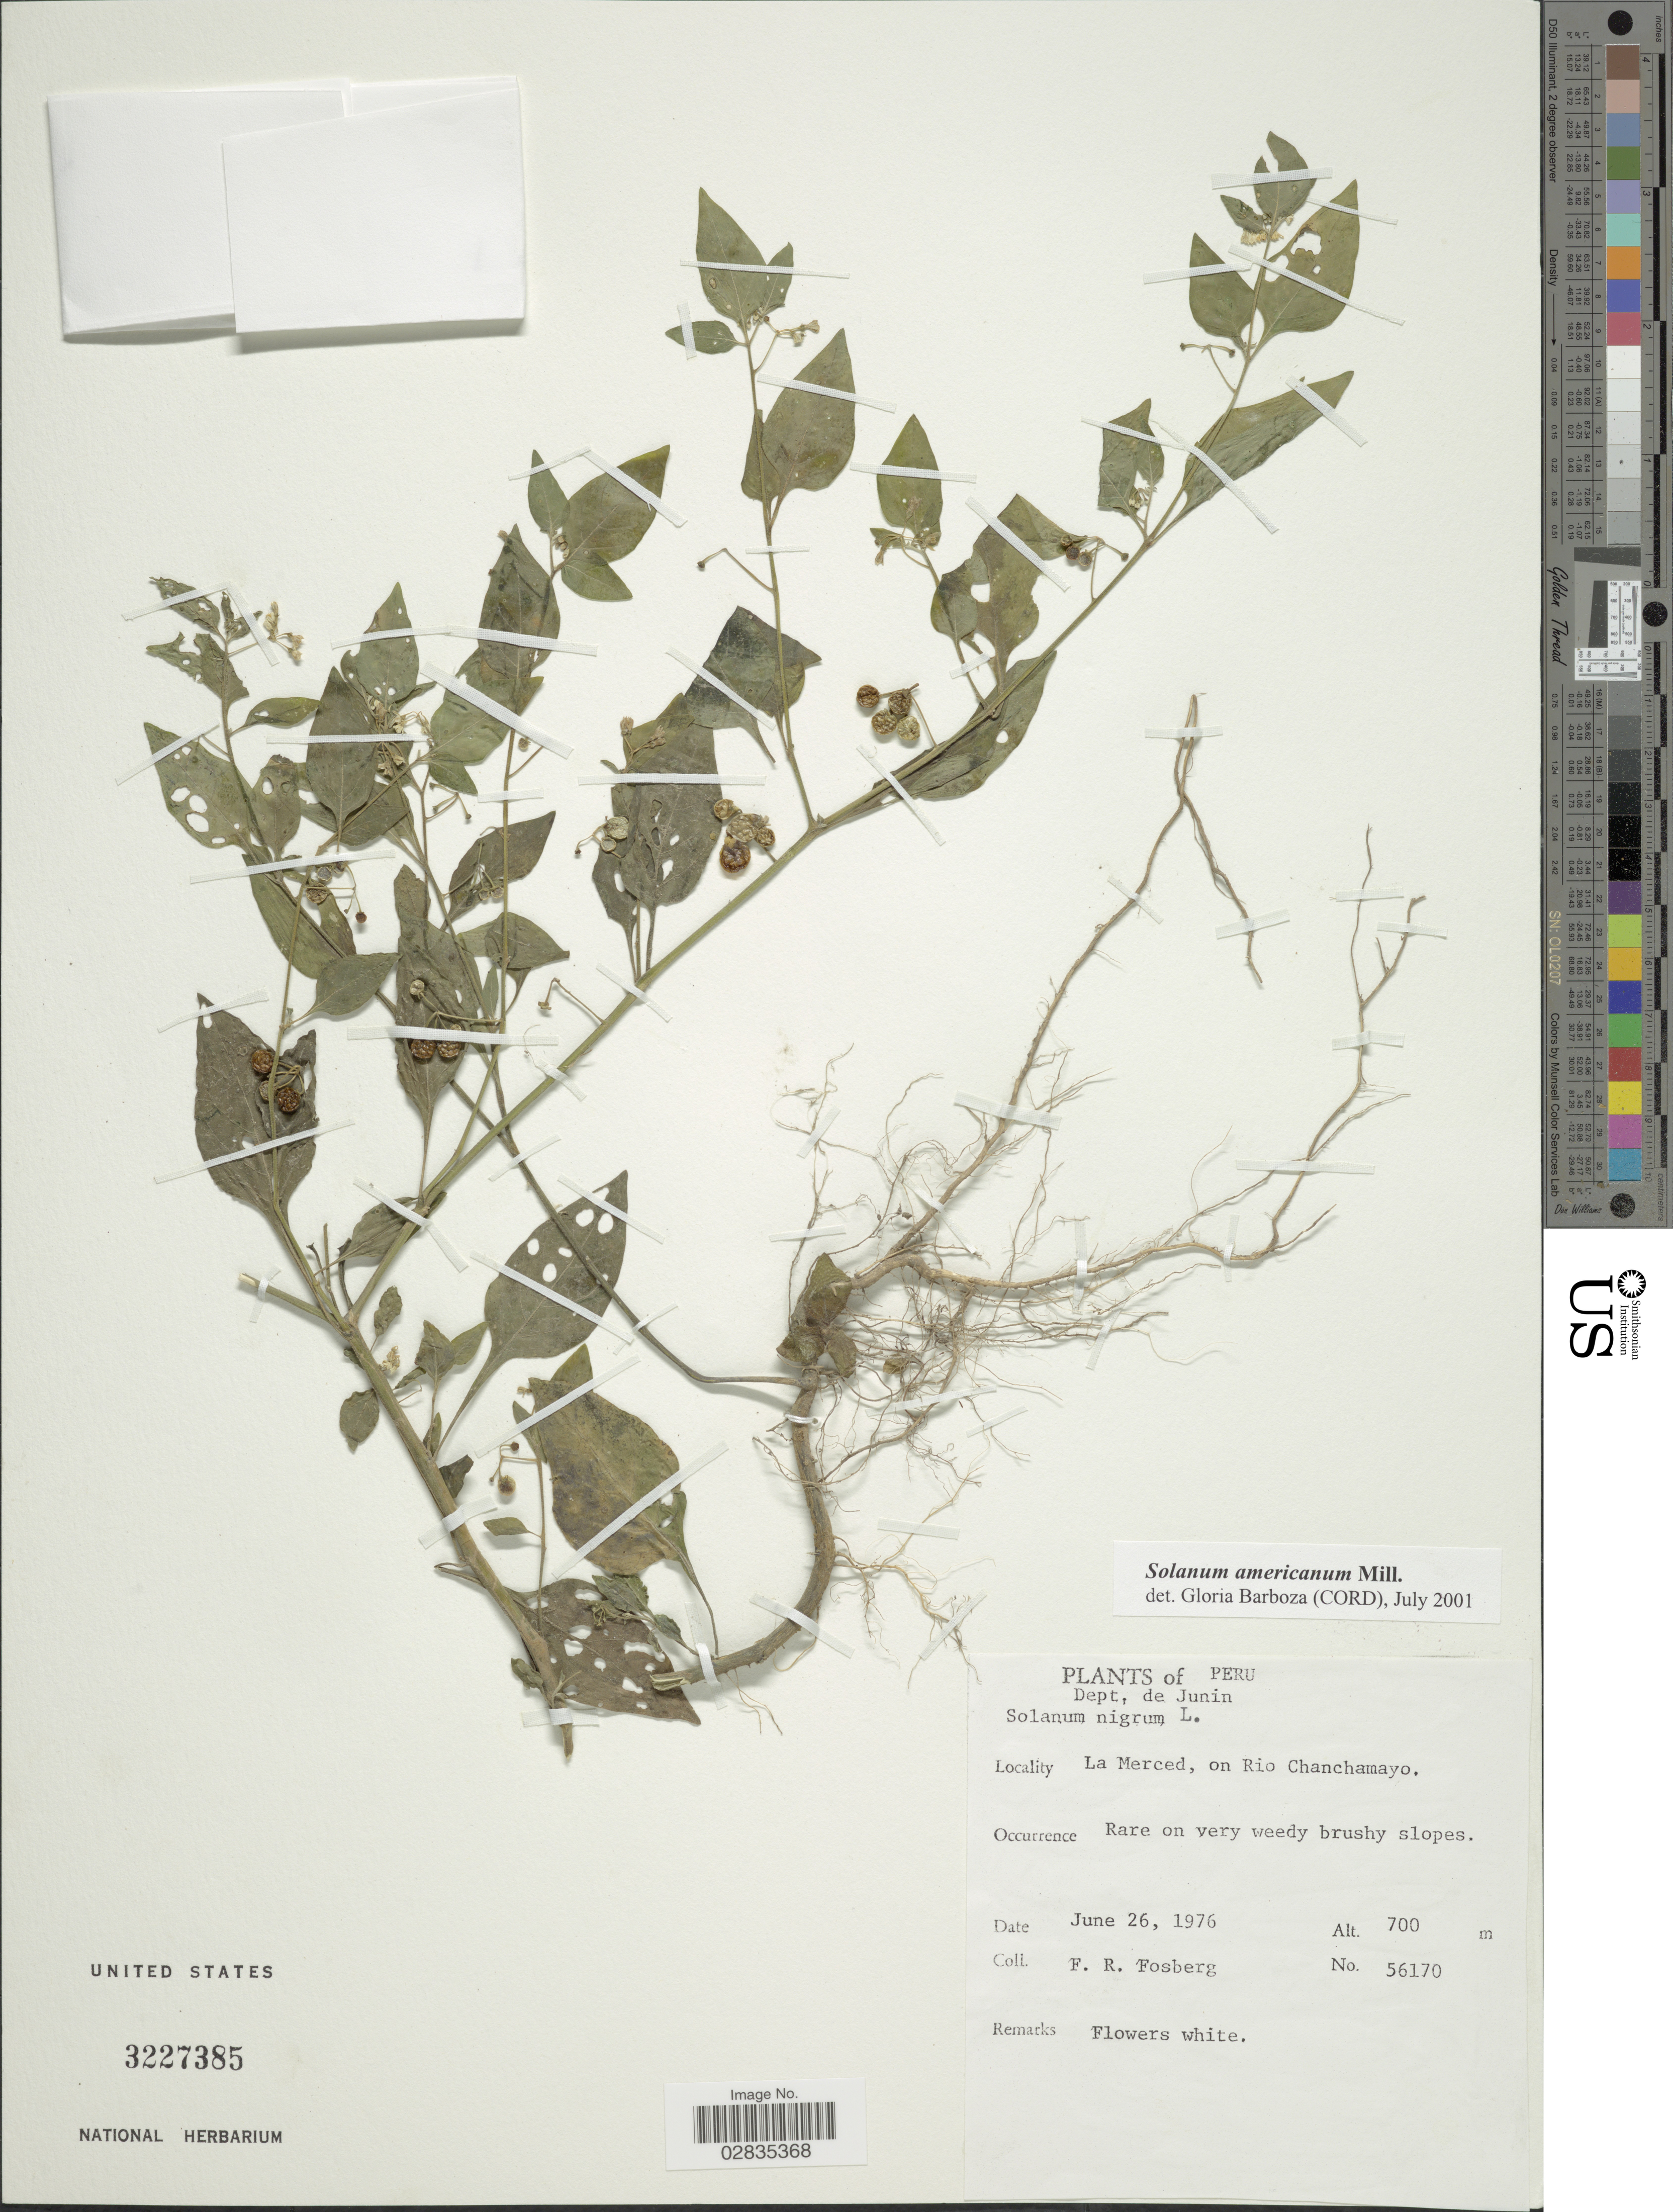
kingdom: Plantae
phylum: Tracheophyta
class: Magnoliopsida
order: Solanales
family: Solanaceae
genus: Solanum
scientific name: Solanum americanum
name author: Mill.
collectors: F. R. Fosberg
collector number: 56170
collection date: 1976-06-26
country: Peru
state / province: Junín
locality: Dept. de Junin. La Merced, on Rio Chanchamayo.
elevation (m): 700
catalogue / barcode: US 3227385